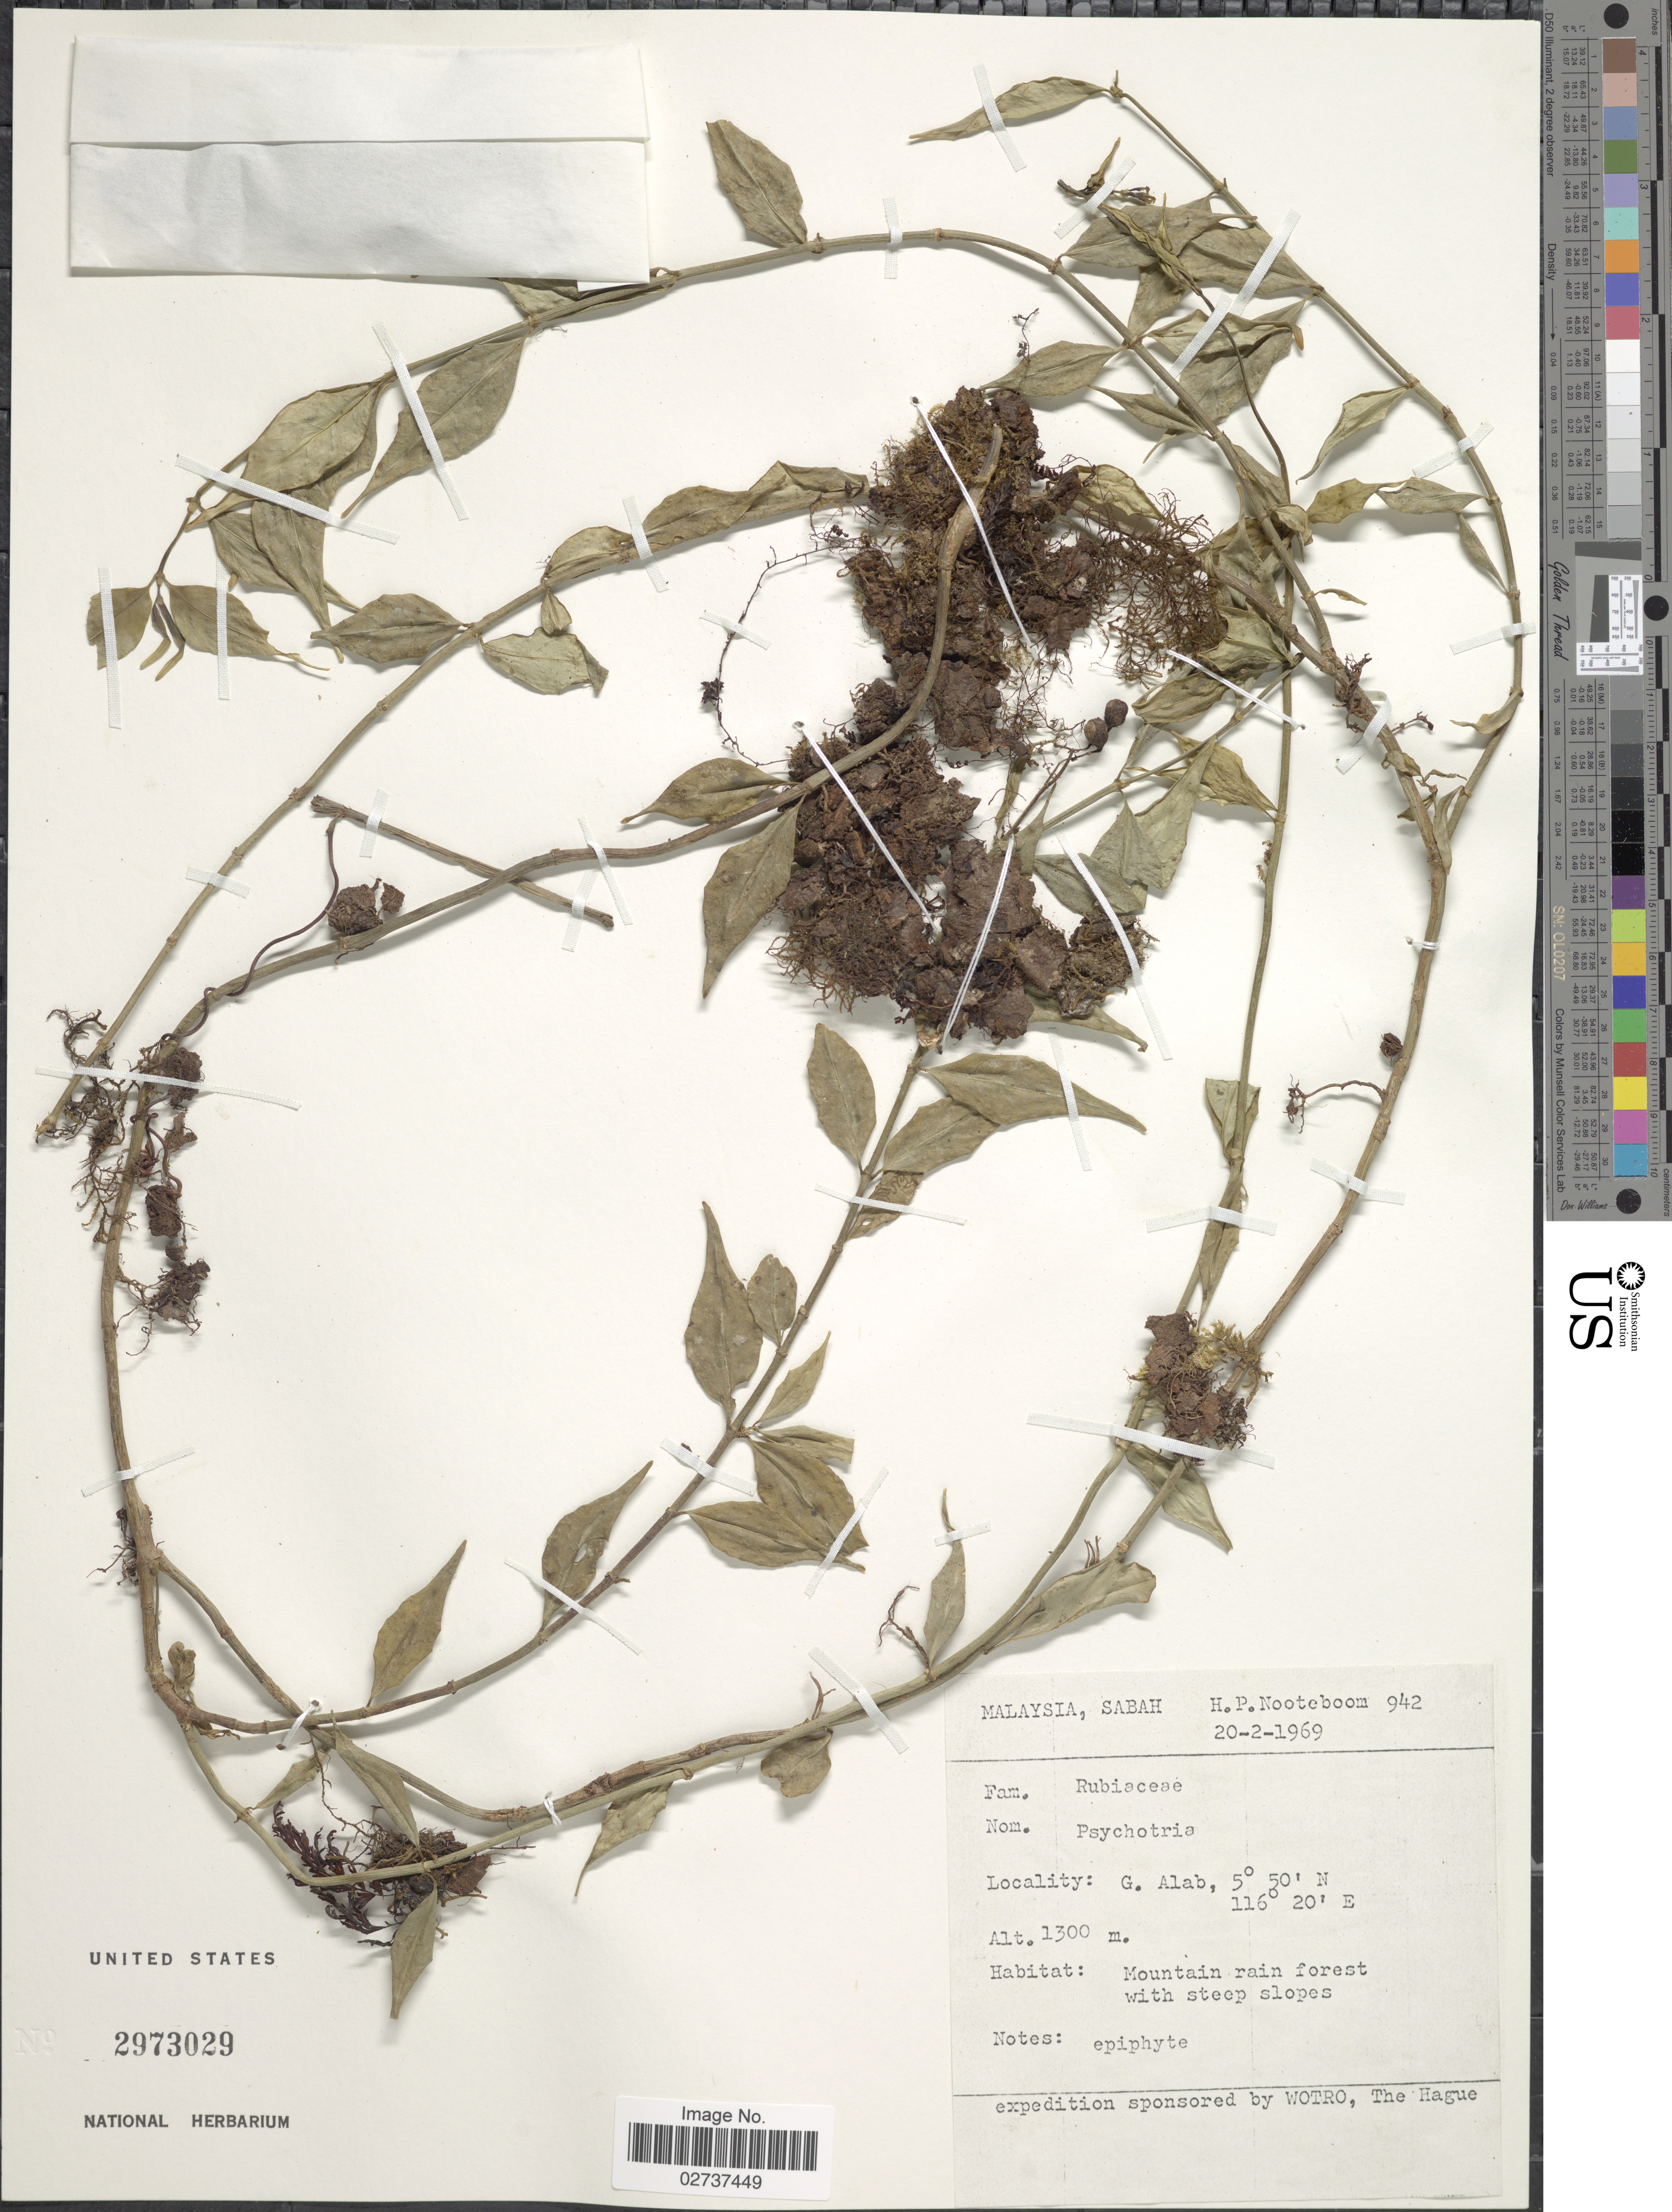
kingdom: Plantae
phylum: Tracheophyta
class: Magnoliopsida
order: Gentianales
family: Rubiaceae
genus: Psychotria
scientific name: Psychotria sp.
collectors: H. P. Nooteboom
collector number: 942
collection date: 1969-02-20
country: Malaysia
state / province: Sabah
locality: G. Alab. Mountain rain forest with steep slopes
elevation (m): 1300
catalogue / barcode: US 2973029